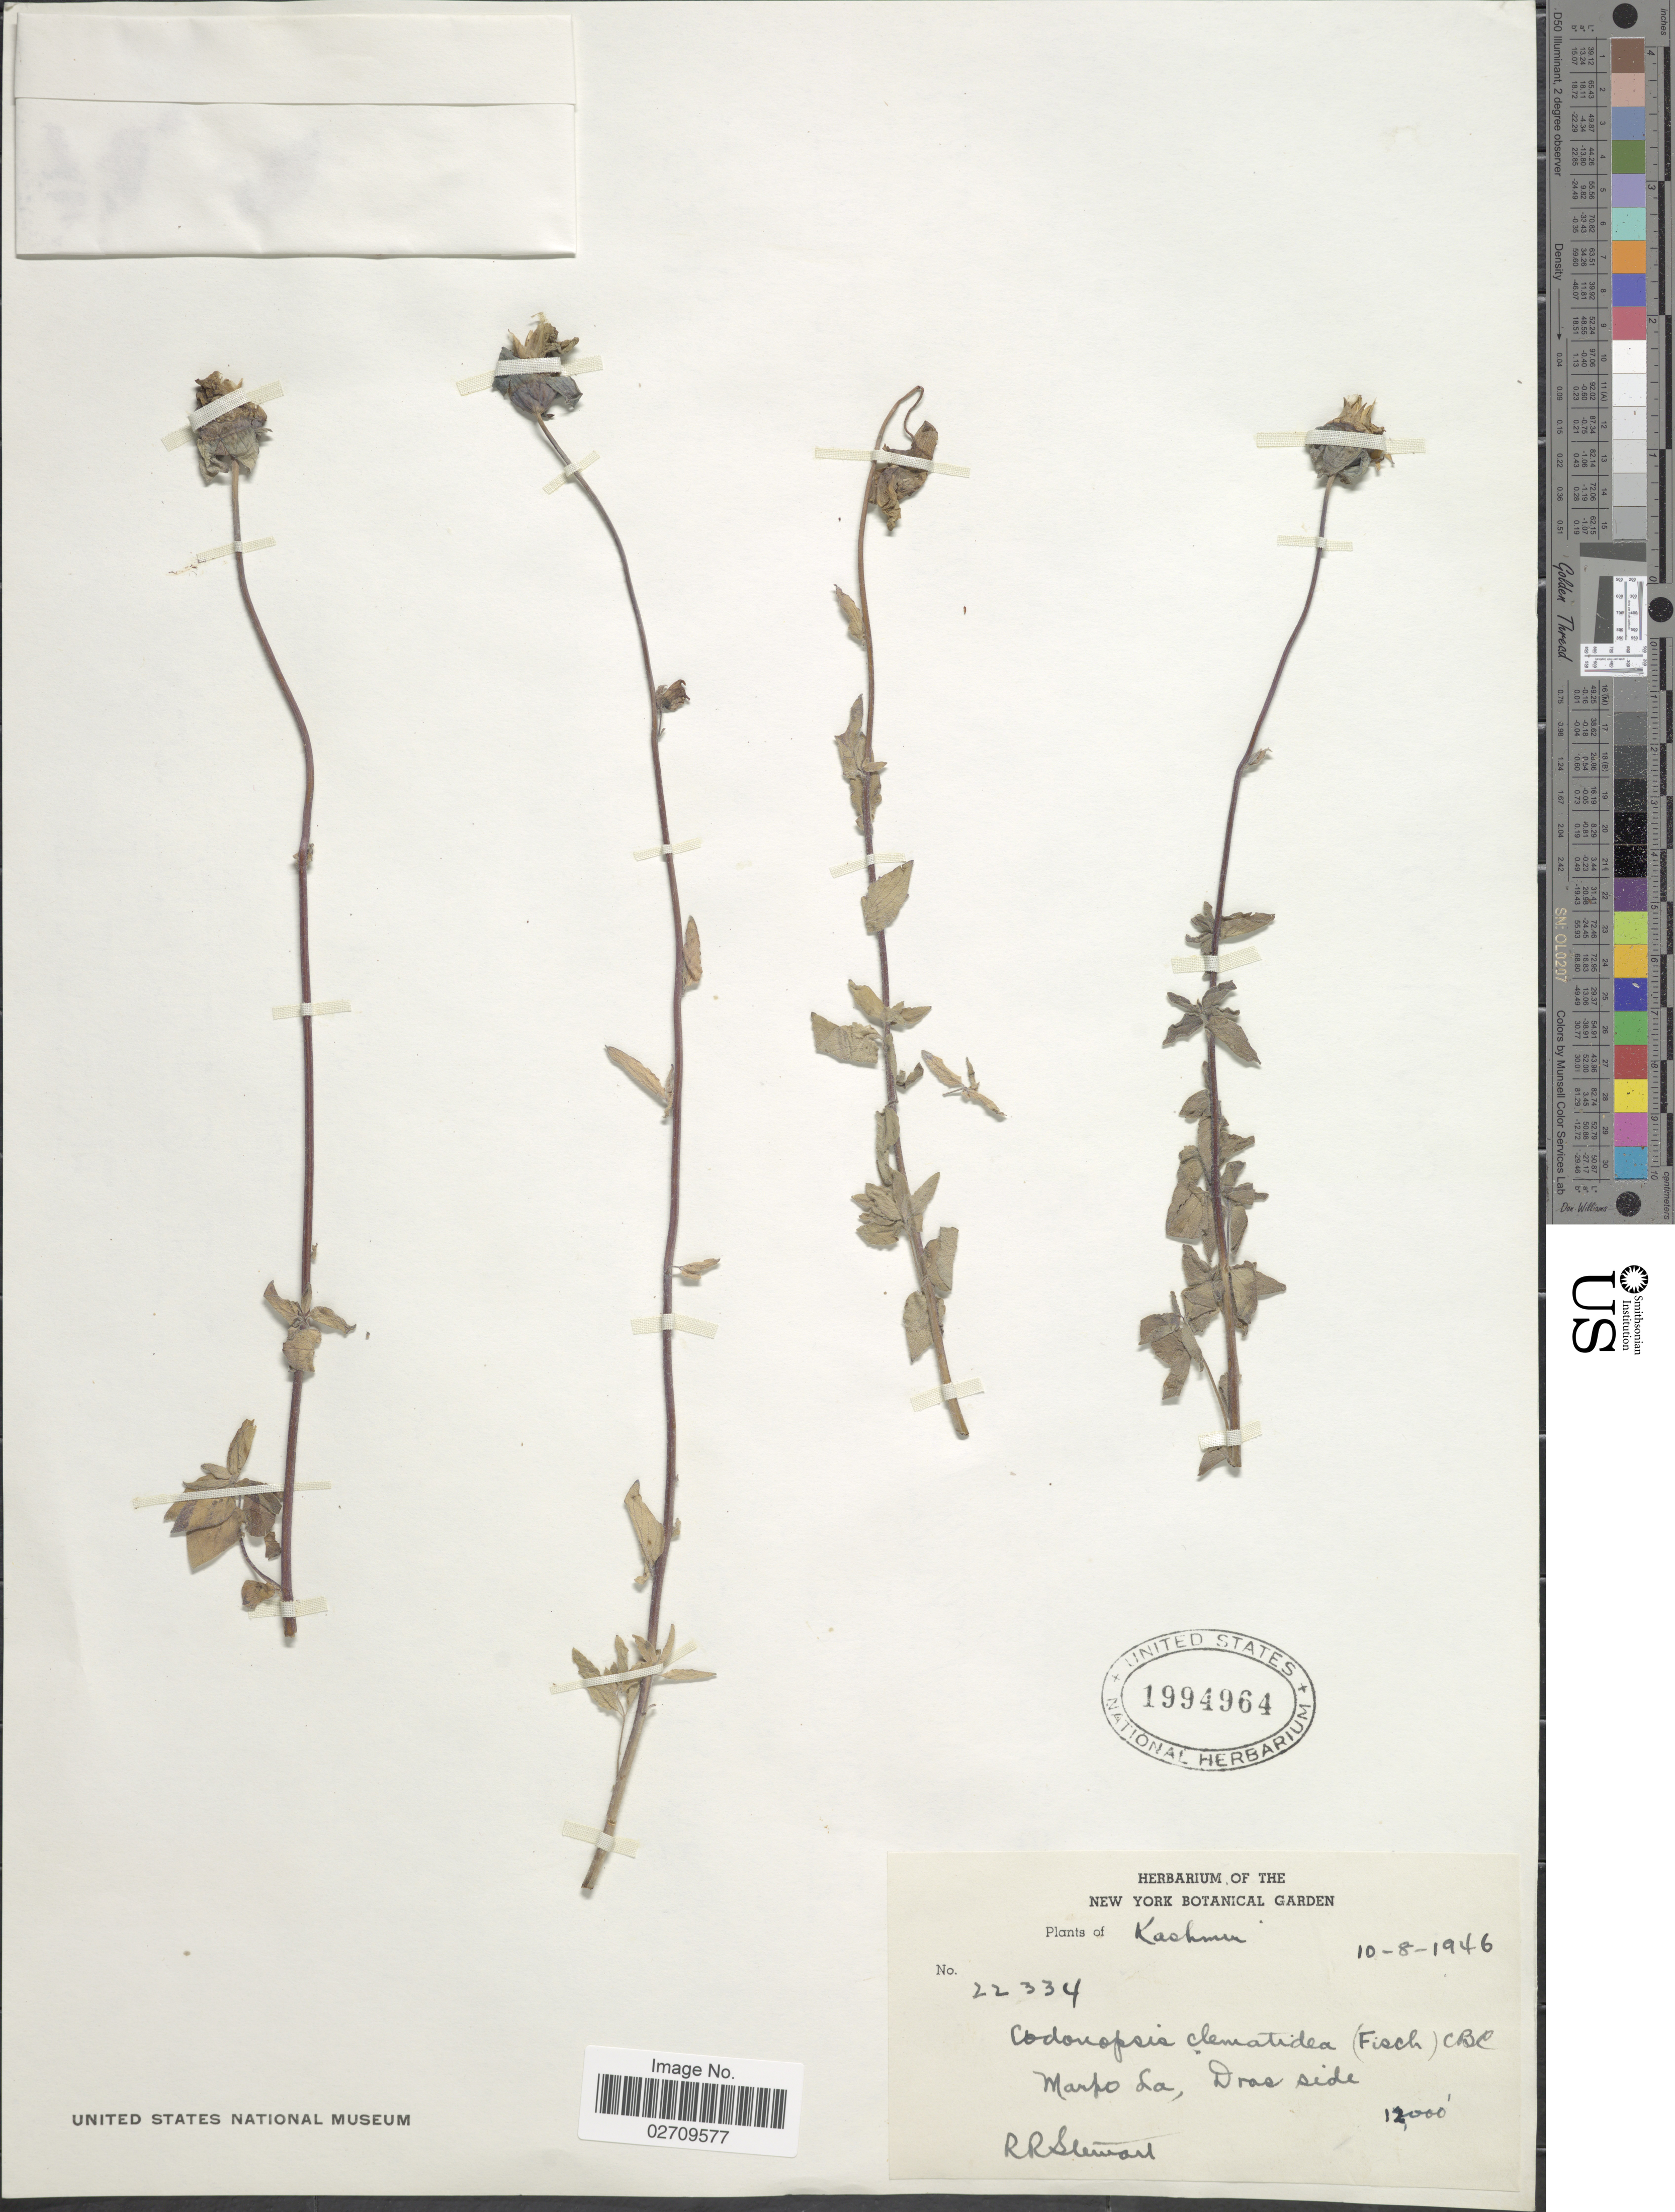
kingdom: Plantae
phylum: Tracheophyta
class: Magnoliopsida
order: Asterales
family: Campanulaceae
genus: Codonopsis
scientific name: Codonopsis clematidea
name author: (Schrenk) C.B. Clarke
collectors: R. R. Stewart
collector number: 22334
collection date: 1946-08-10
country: India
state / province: Jammu and Kashmir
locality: Kashmir, Marpo La, Dras side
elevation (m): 3658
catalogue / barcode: US 1994964